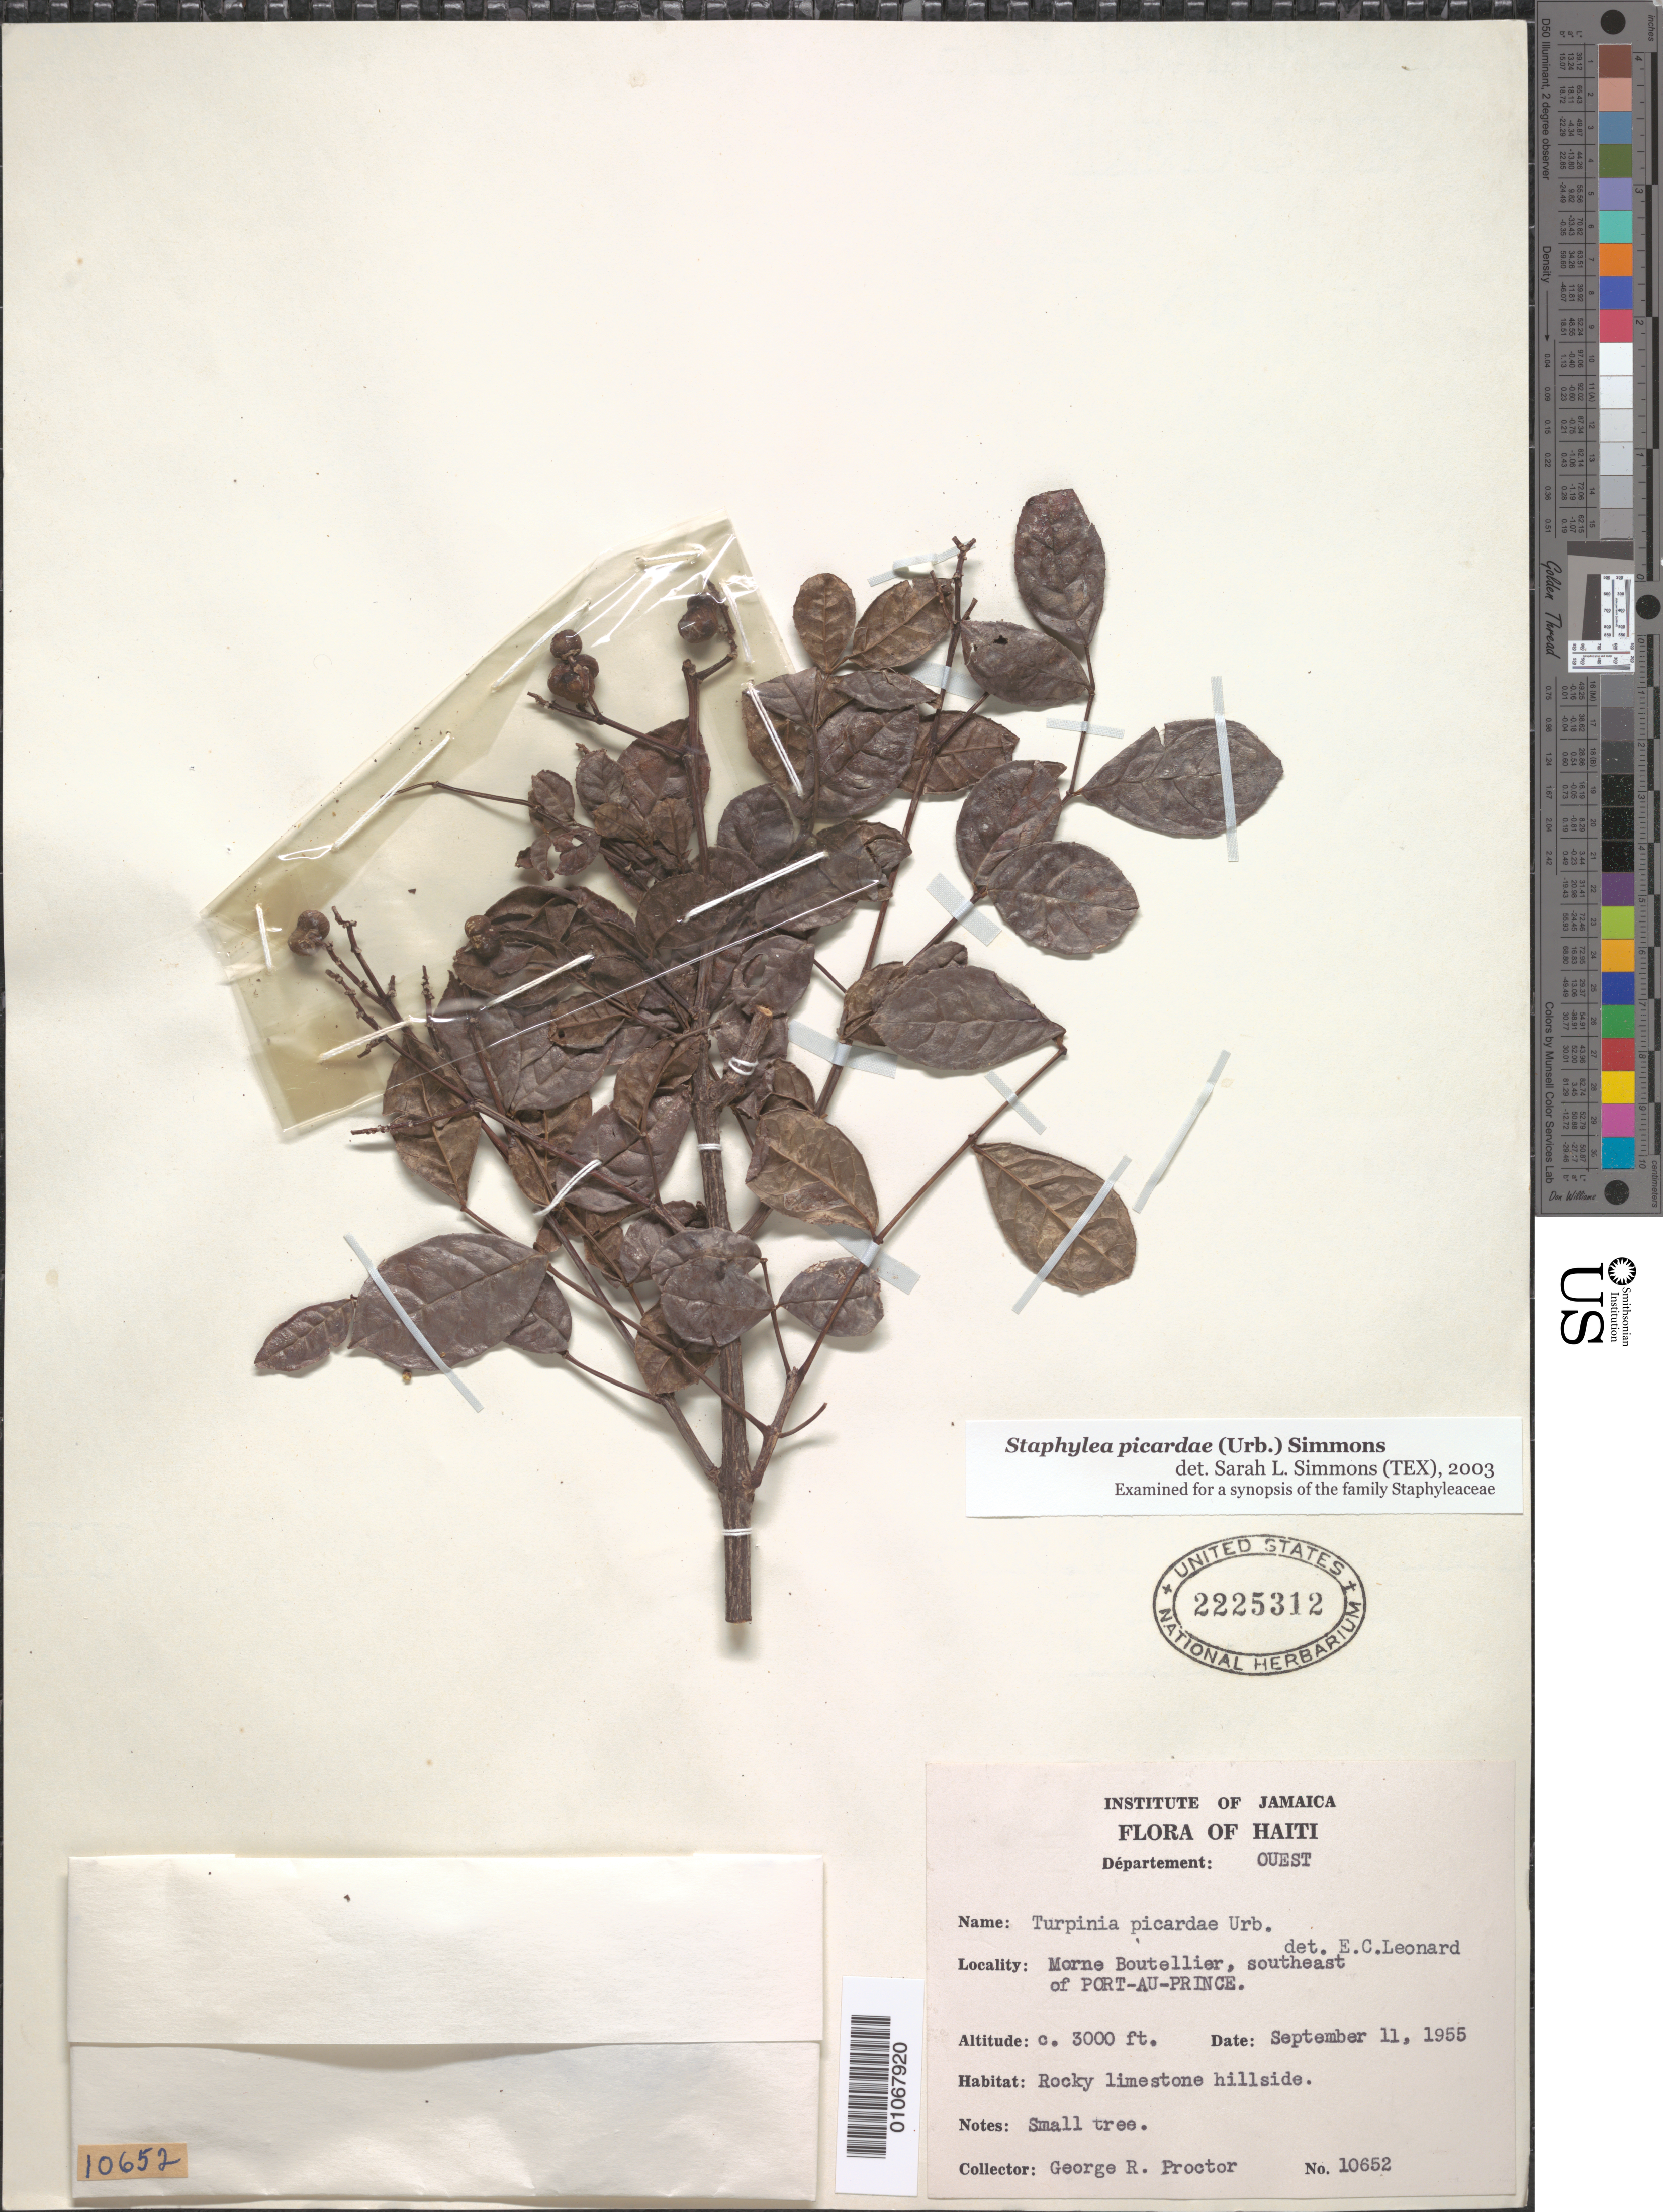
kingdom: Plantae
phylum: Tracheophyta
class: Magnoliopsida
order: Crossosomatales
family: Staphyleaceae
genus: Turpinia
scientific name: Turpinia picardae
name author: Urb.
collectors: G. R. Proctor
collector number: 10652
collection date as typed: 11 Sep 1955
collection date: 1955-09-11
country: Haiti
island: Hispaniola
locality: Morne Boutellier. Southeast of Port-Au-Prince.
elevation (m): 914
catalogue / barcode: US 2225312